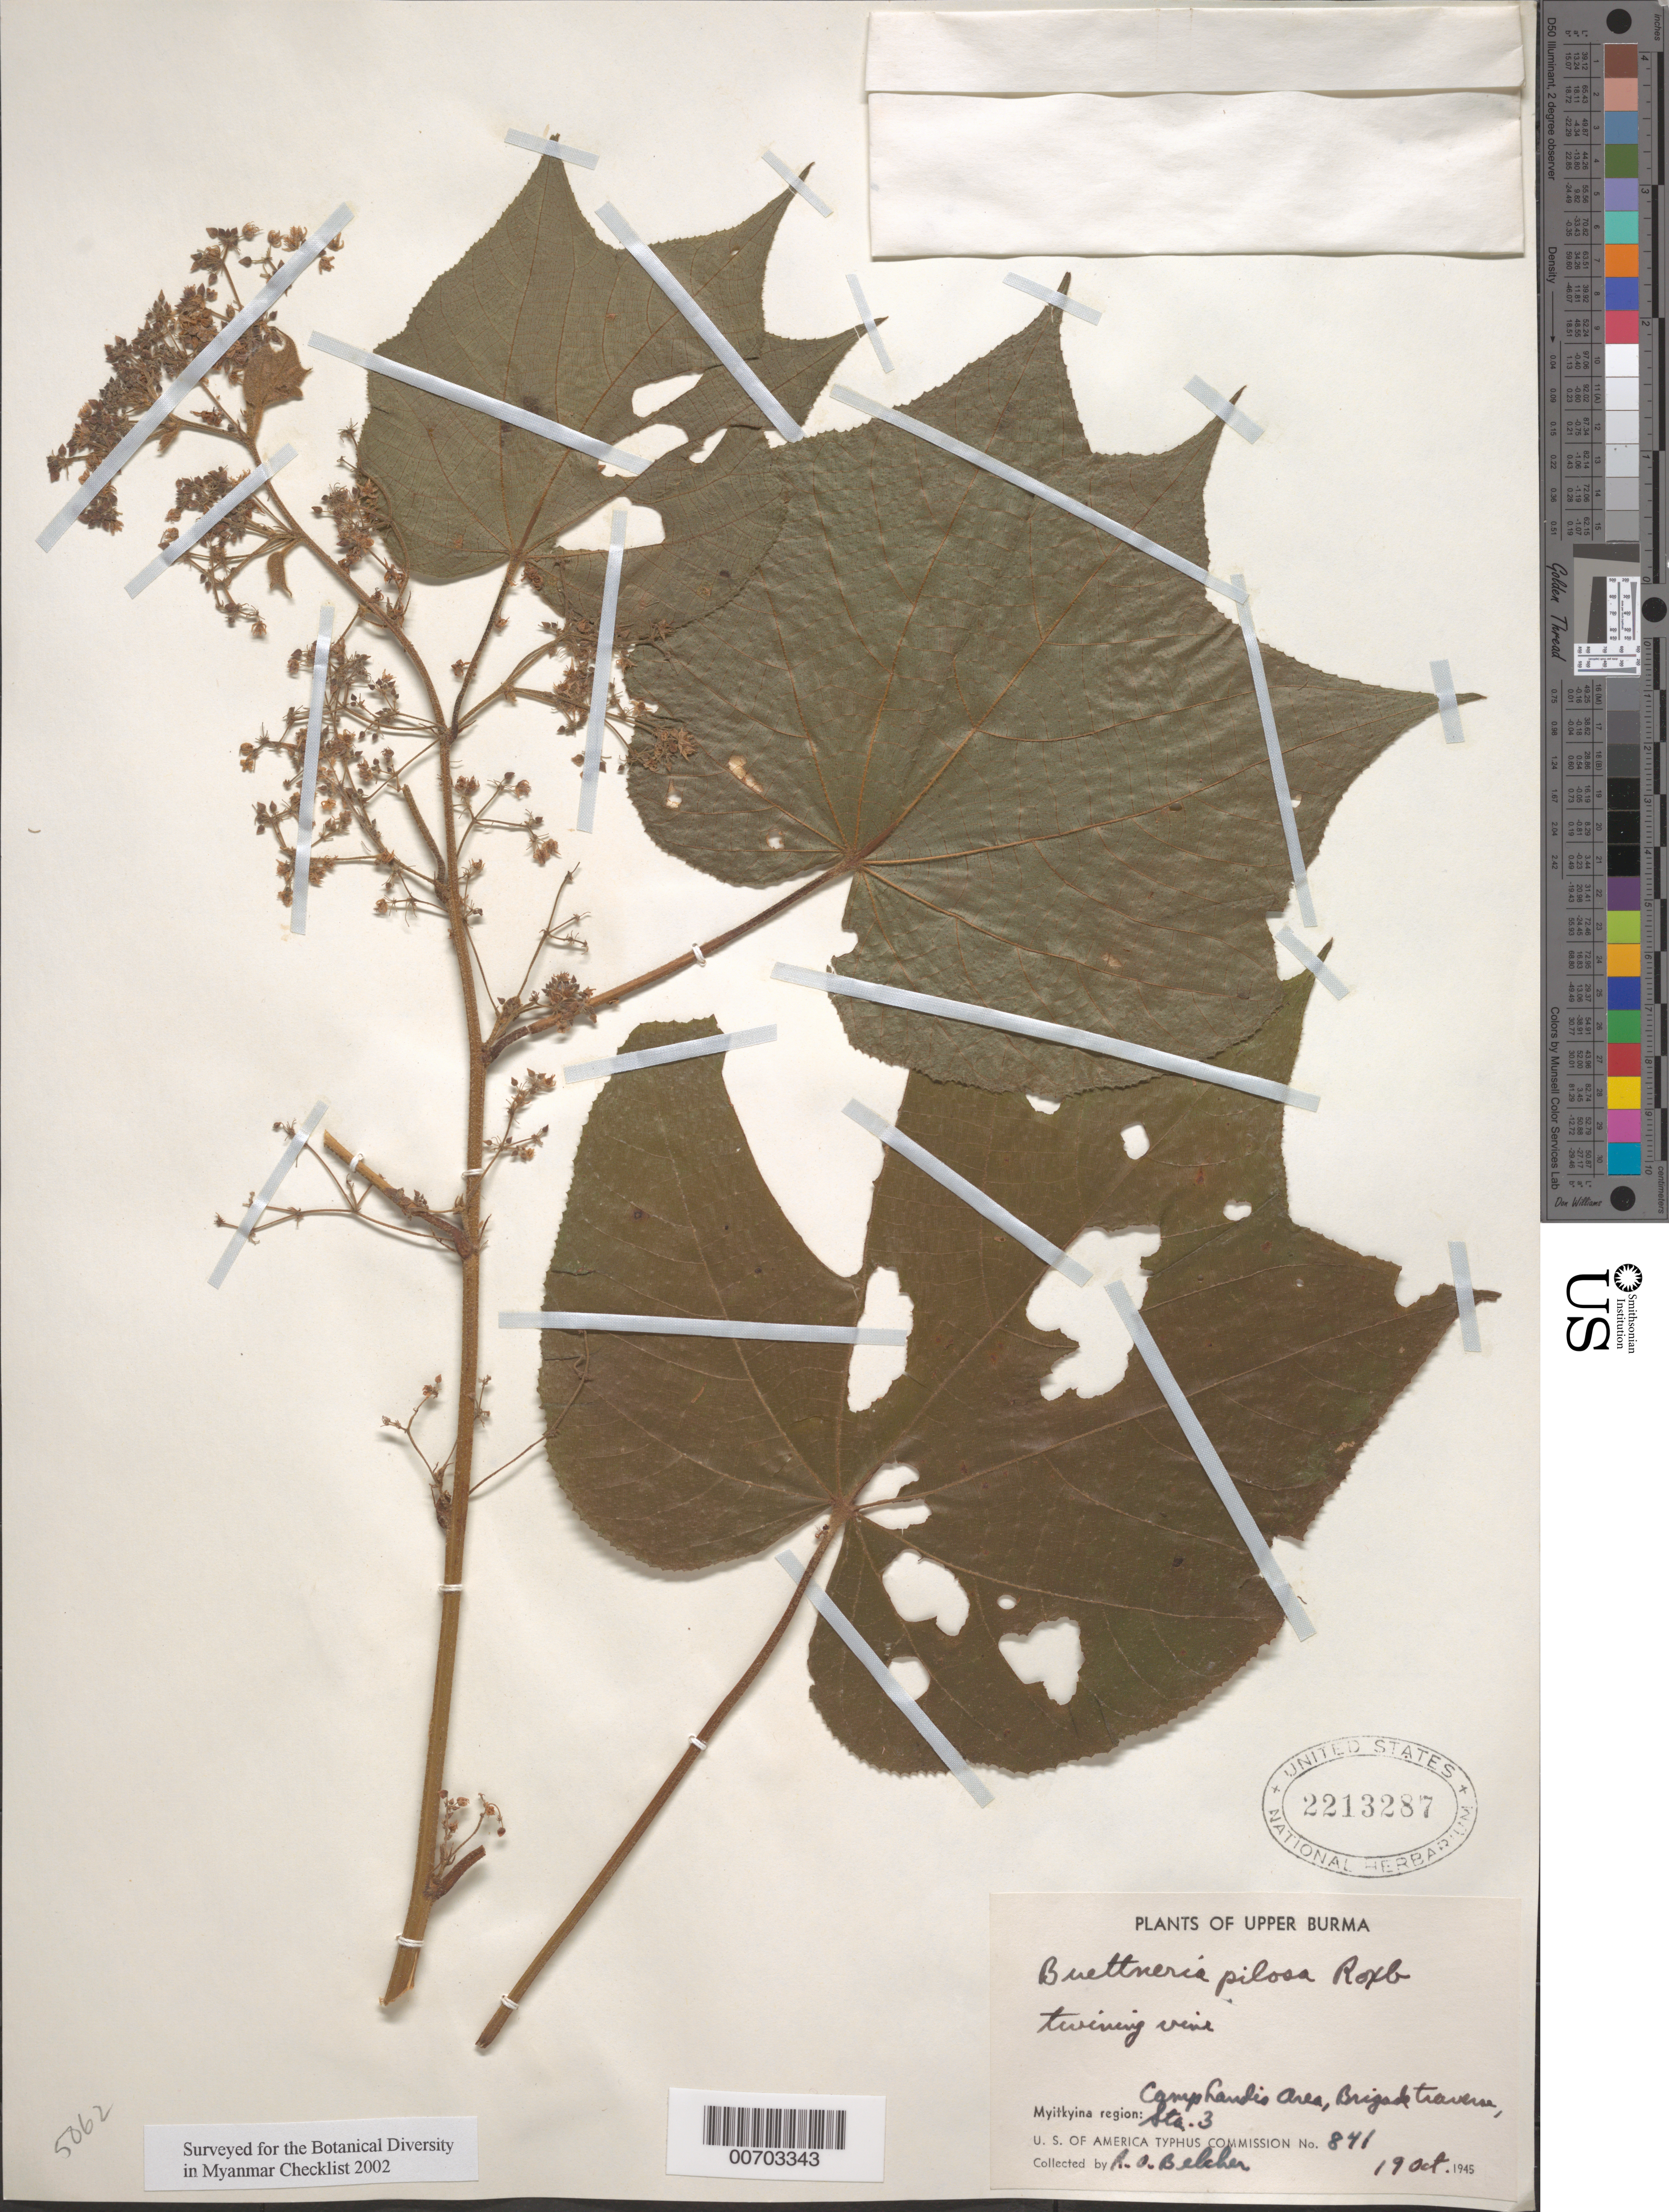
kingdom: Plantae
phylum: Tracheophyta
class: Magnoliopsida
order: Malvales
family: Malvaceae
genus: Ayenia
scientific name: Ayenia elegans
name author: (Ridl.) Deroliya & S.L. Meena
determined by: Dorr, L. J., (BOT), Smithsonian Institution - National Museum of Natural History (UNITED STATES)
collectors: R. Belcher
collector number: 841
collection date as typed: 19 Oct 1945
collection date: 1945-10-19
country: Myanmar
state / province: Kachin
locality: Myitkyina, Camp Landis area, Sta. 3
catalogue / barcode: US 2213287